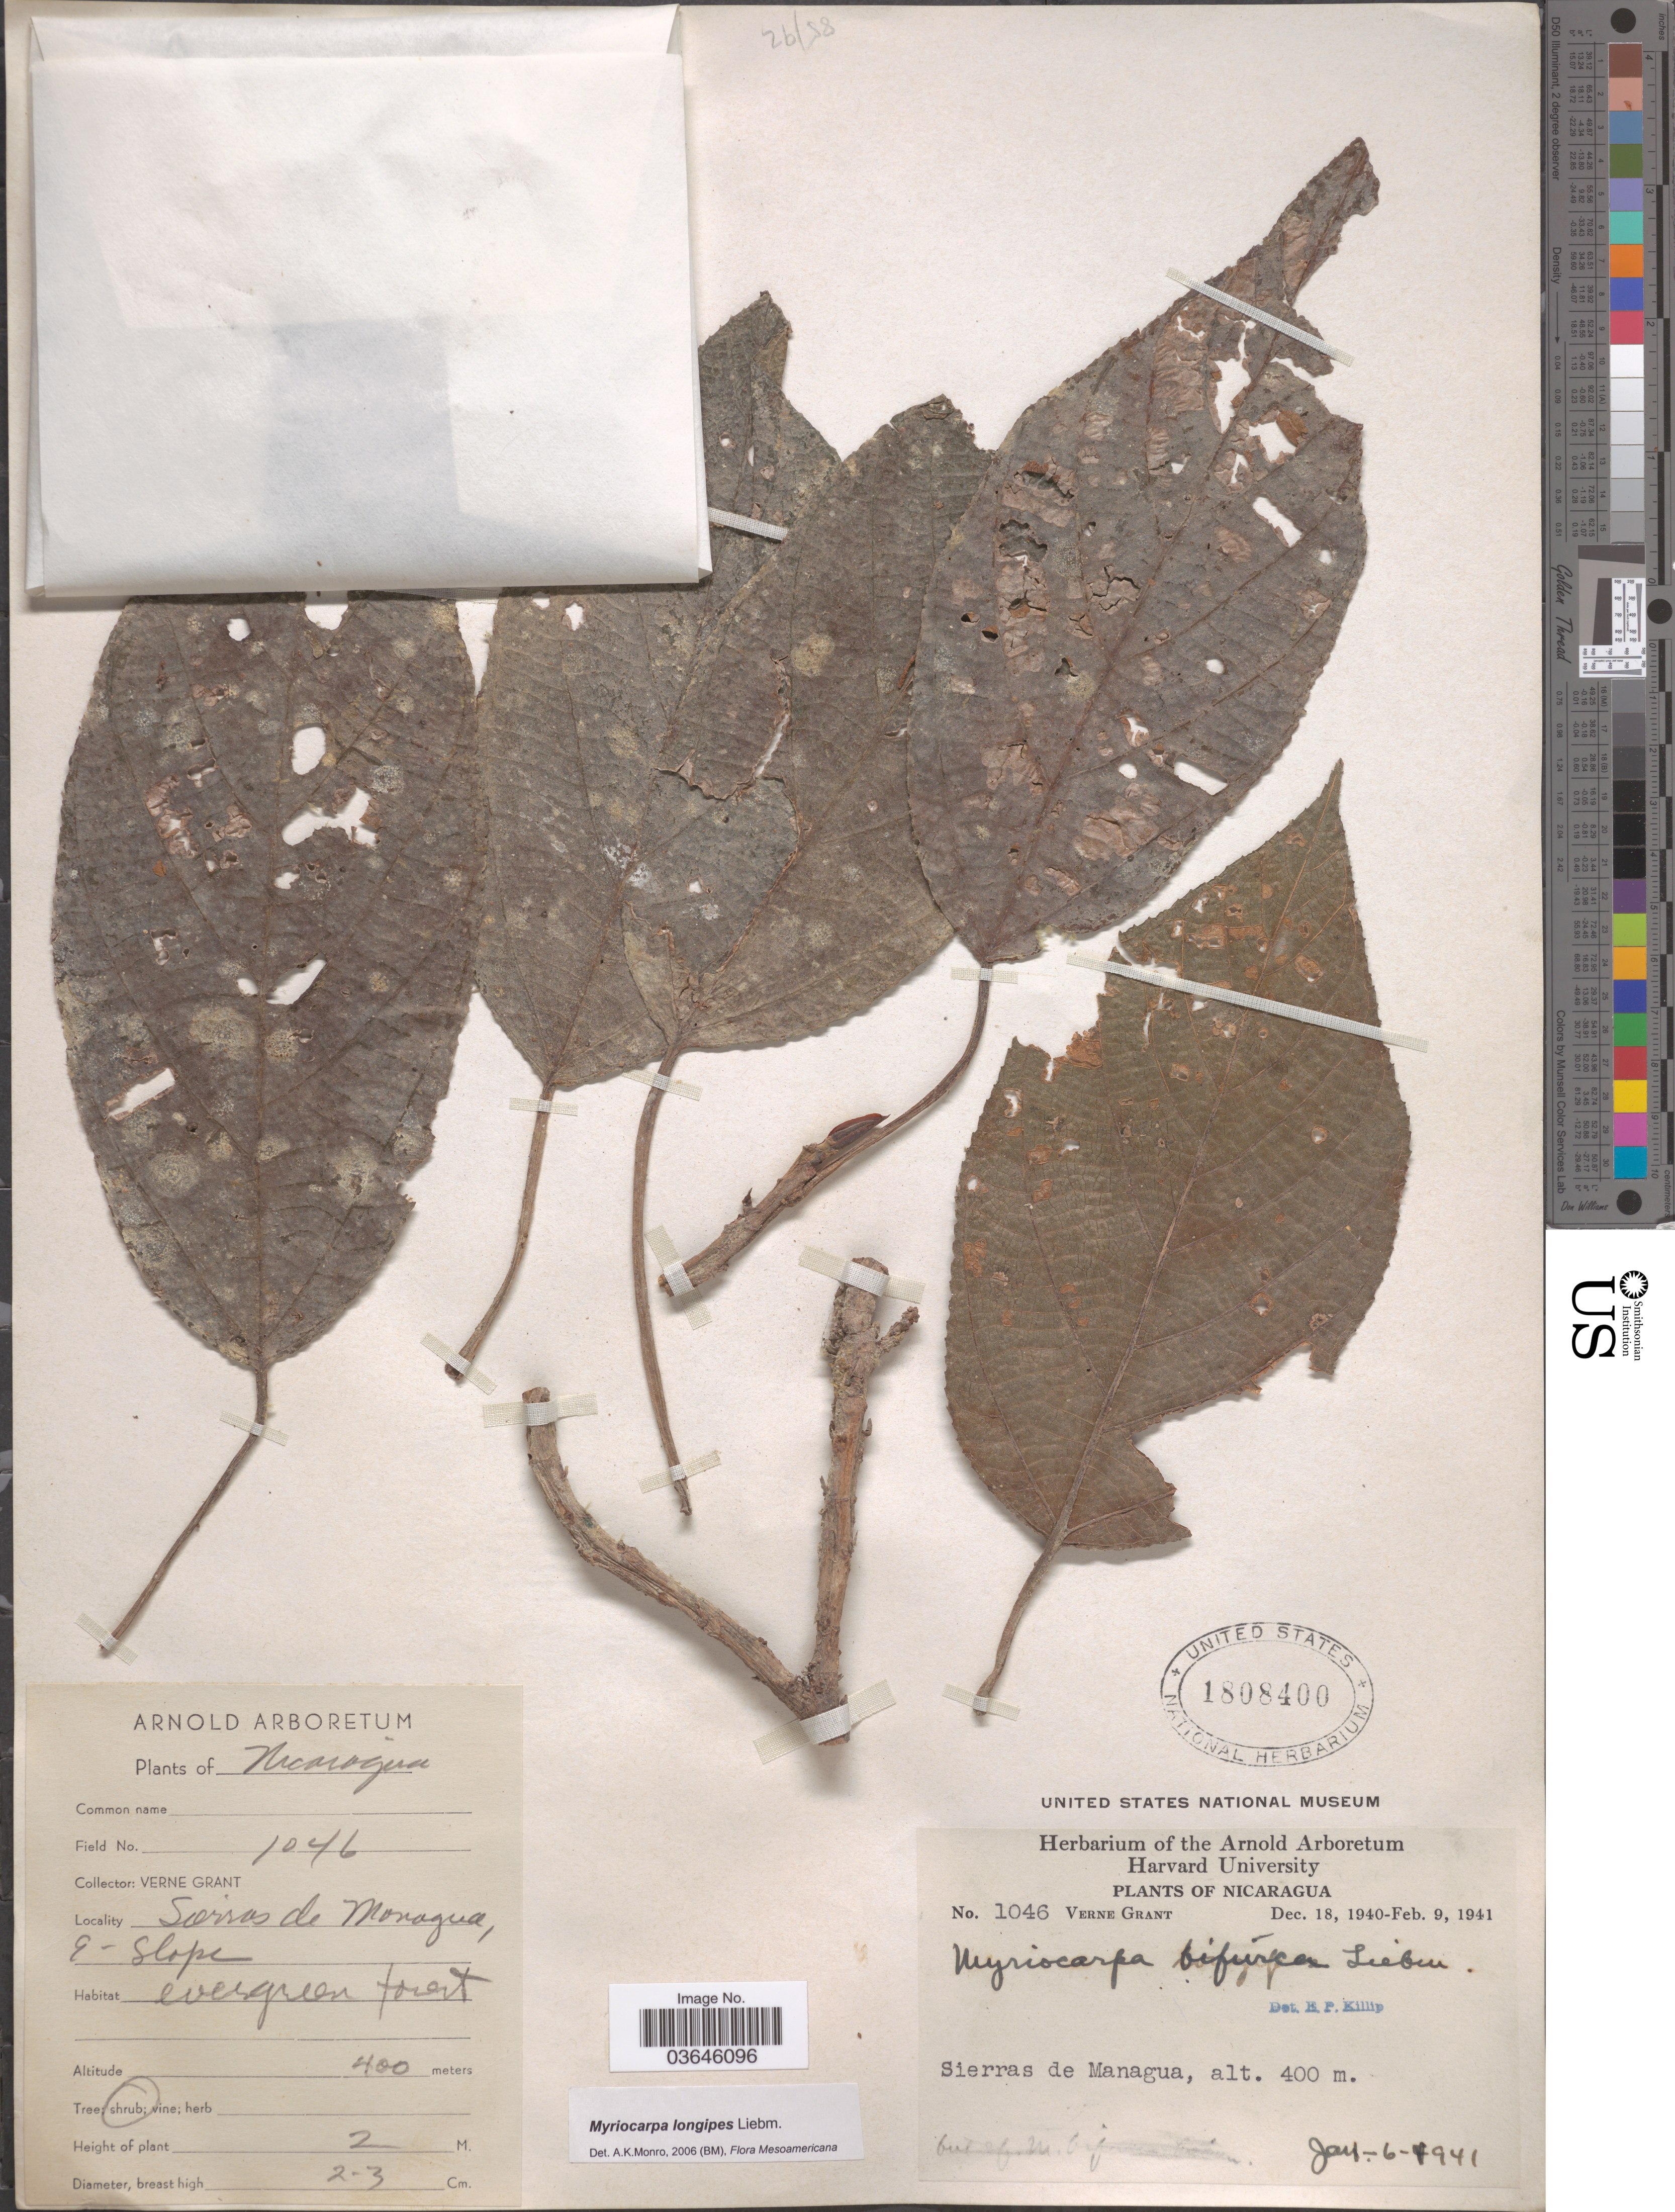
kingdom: Plantae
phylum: Tracheophyta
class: Magnoliopsida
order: Rosales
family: Urticaceae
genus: Myriocarpa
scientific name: Myriocarpa longipes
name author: Liebm.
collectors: V. Grant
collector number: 1046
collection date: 1941-01-06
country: Nicaragua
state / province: Managua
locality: Sierras de Managua. E-slope.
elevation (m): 400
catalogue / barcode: US 1808400